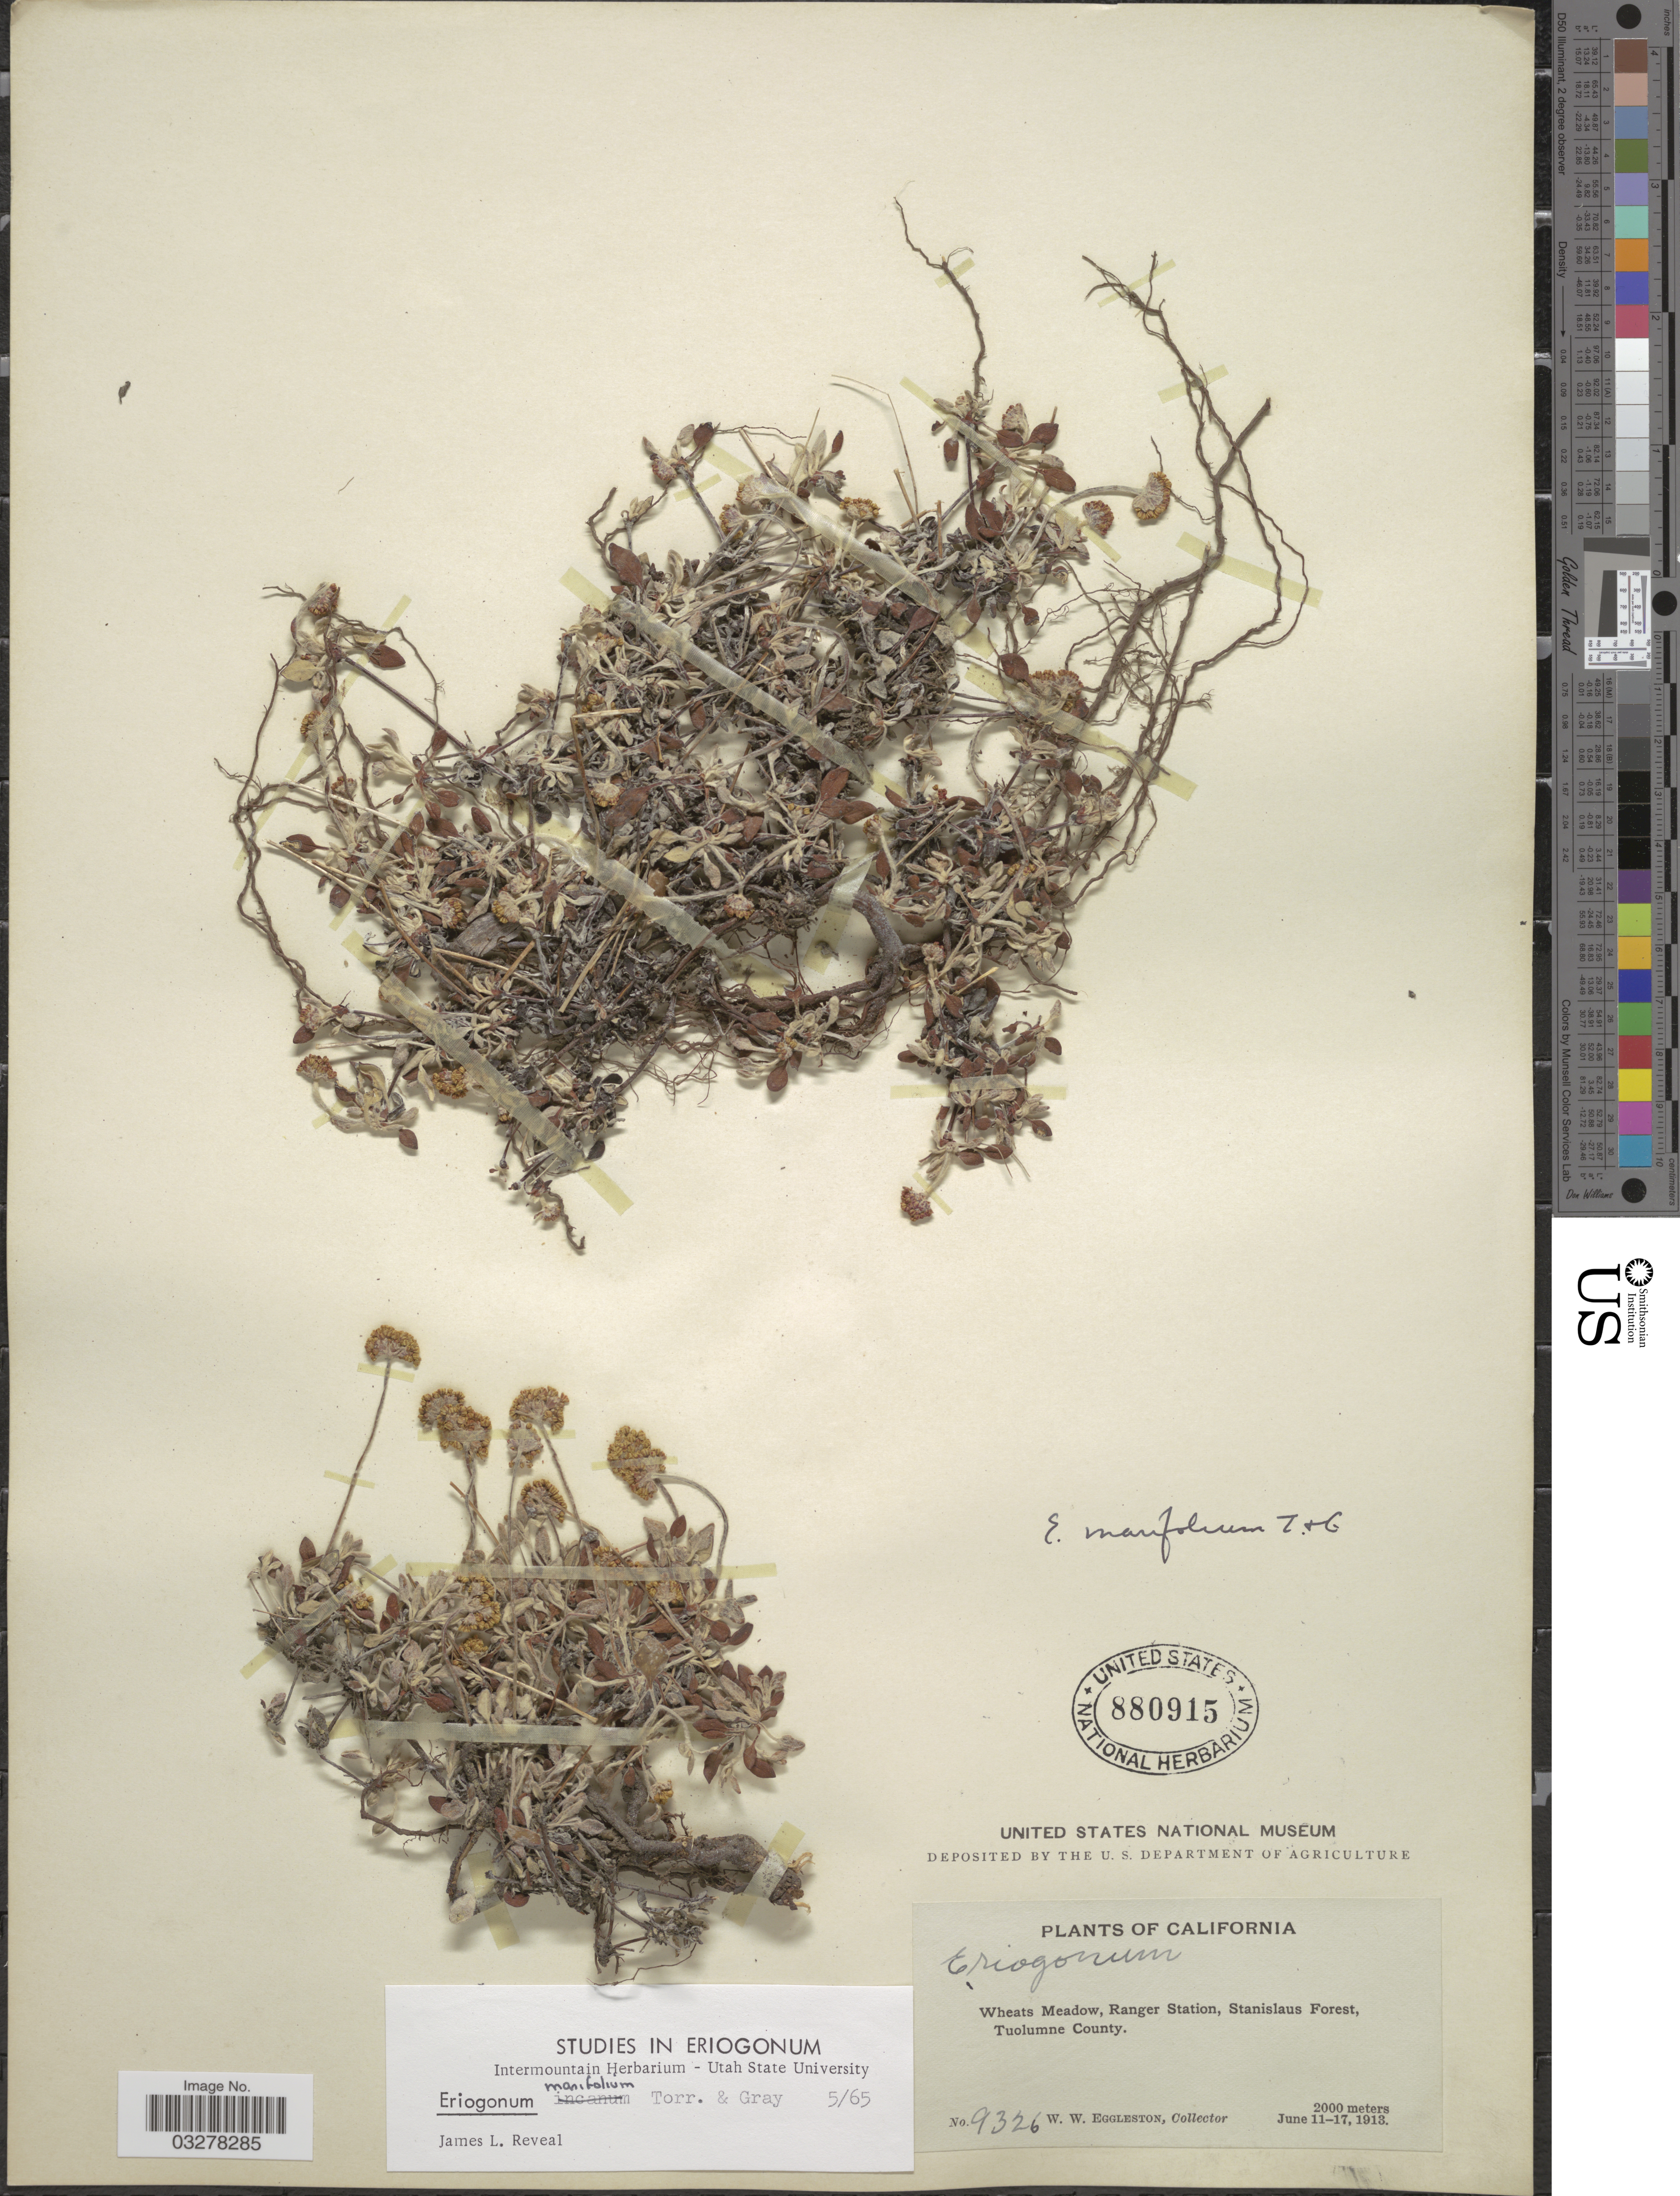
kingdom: Plantae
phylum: Tracheophyta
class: Magnoliopsida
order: Caryophyllales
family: Polygonaceae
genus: Eriogonum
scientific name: Eriogonum marifolium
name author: Torr. & A. Gray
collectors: W. W. Eggleston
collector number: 9326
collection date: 1913-06-11/1913-06-17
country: United States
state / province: California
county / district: Tuolumne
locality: Wheats Meadow, Ranger Station, Stanislaus Forest, Tuolumne County.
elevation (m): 2000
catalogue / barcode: US 880915